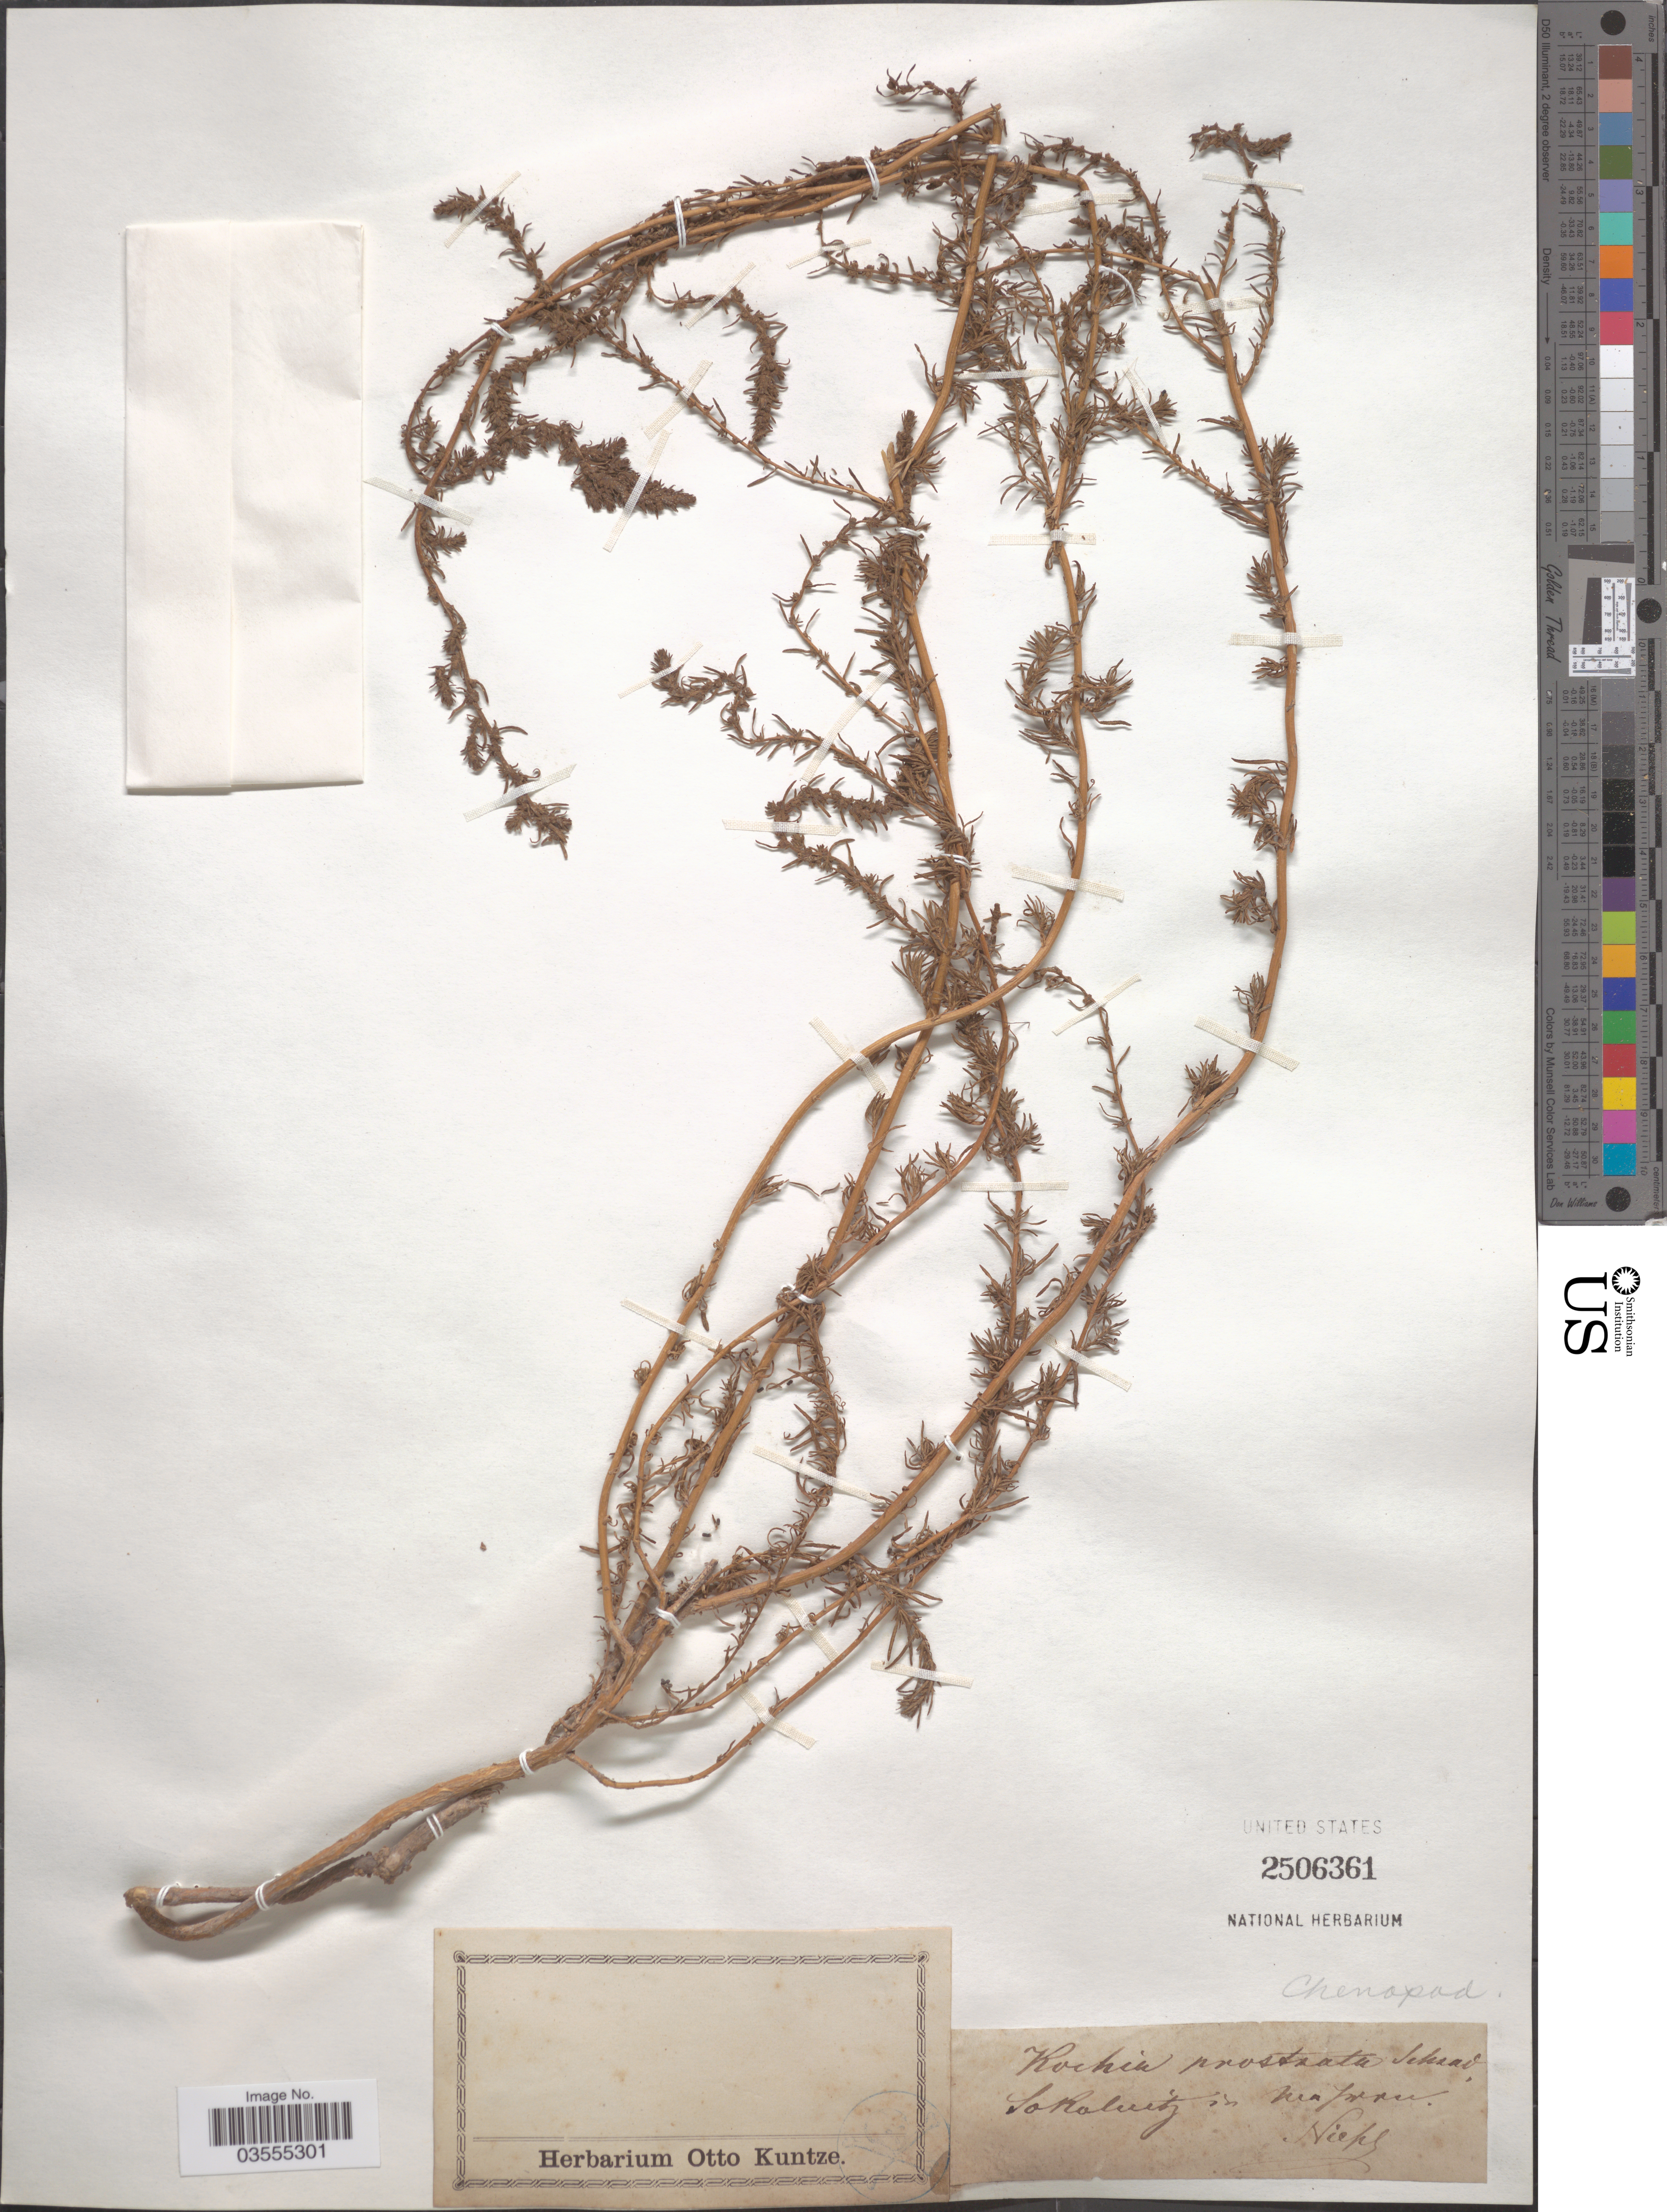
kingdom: Plantae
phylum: Tracheophyta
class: Magnoliopsida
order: Caryophyllales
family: Amaranthaceae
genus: Bassia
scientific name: Bassia prostrata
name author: (L.) Beck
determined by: U.S. National Herbarium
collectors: Niehl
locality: Sokaluitz in Wajwru. [interpreted]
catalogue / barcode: US 2506361